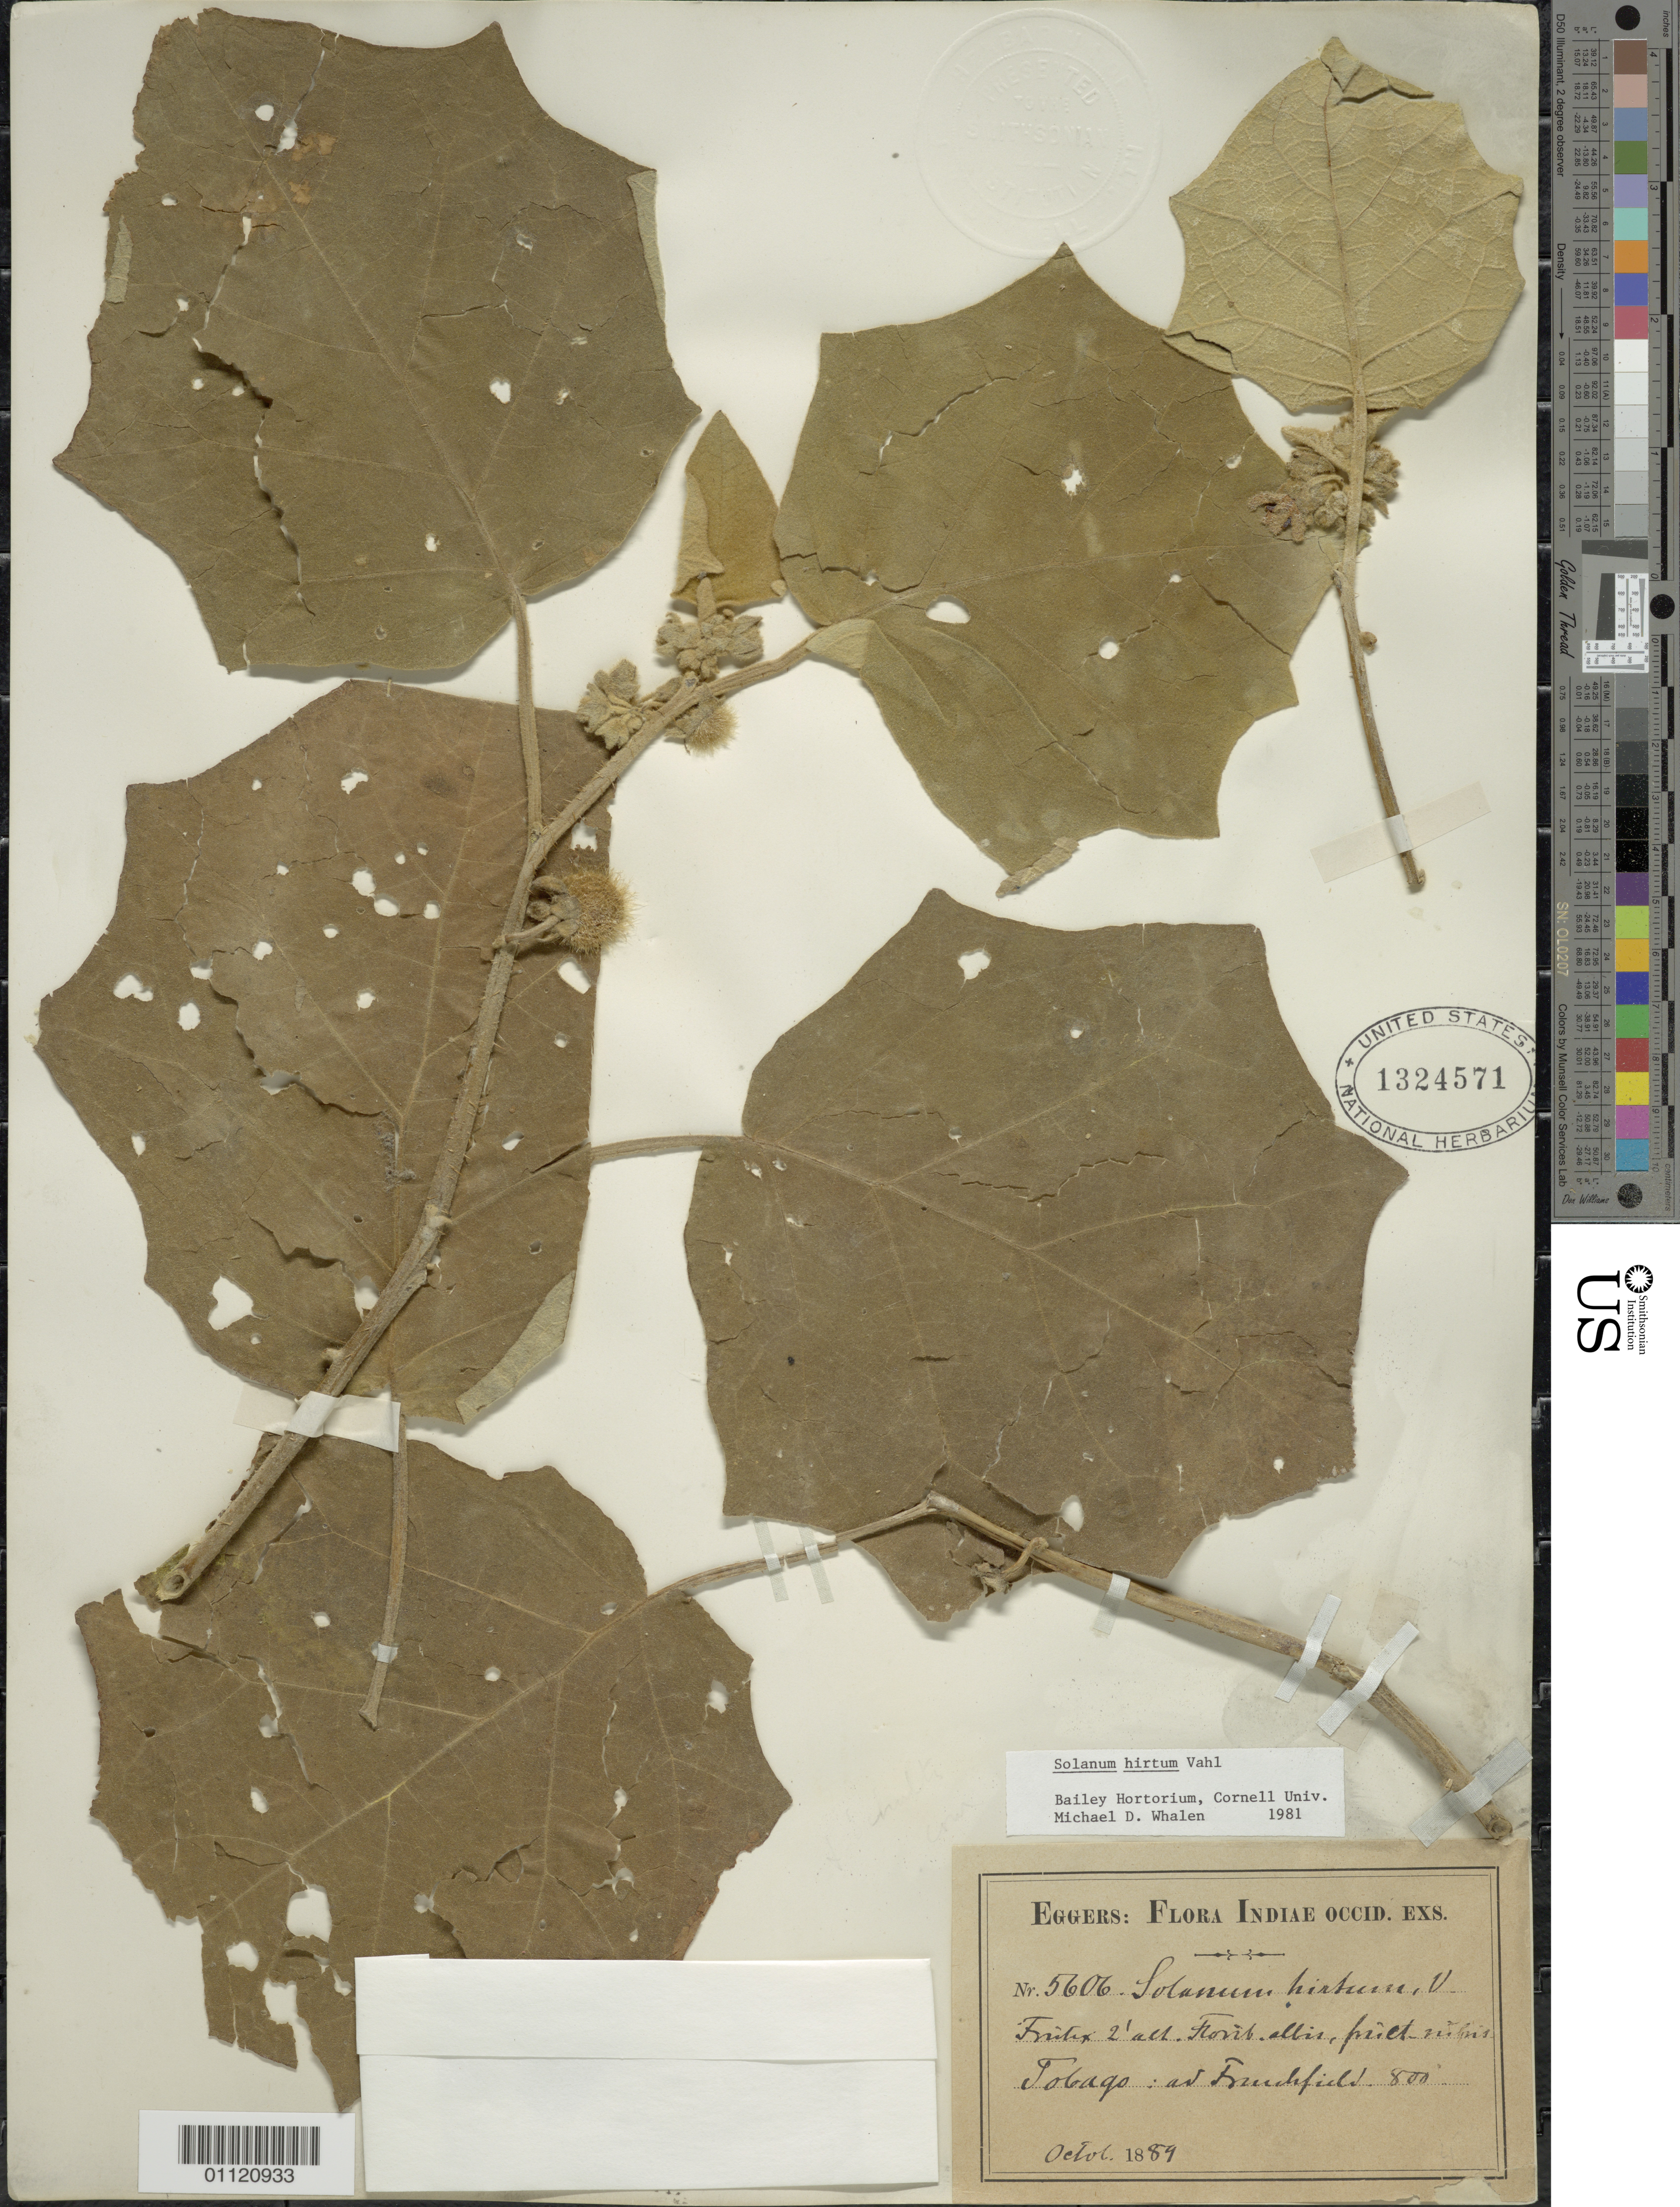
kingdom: Plantae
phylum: Tracheophyta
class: Magnoliopsida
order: Solanales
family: Solanaceae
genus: Solanum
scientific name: Solanum hirtum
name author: Vahl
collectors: H. F. A. von Eggers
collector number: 5606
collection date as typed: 01 Oct 1889 to 31 Oct 1889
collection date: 1889-10-01/1889-10-31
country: Trinidad and Tobago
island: Tobago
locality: Frenchfield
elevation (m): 244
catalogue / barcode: US 1324571